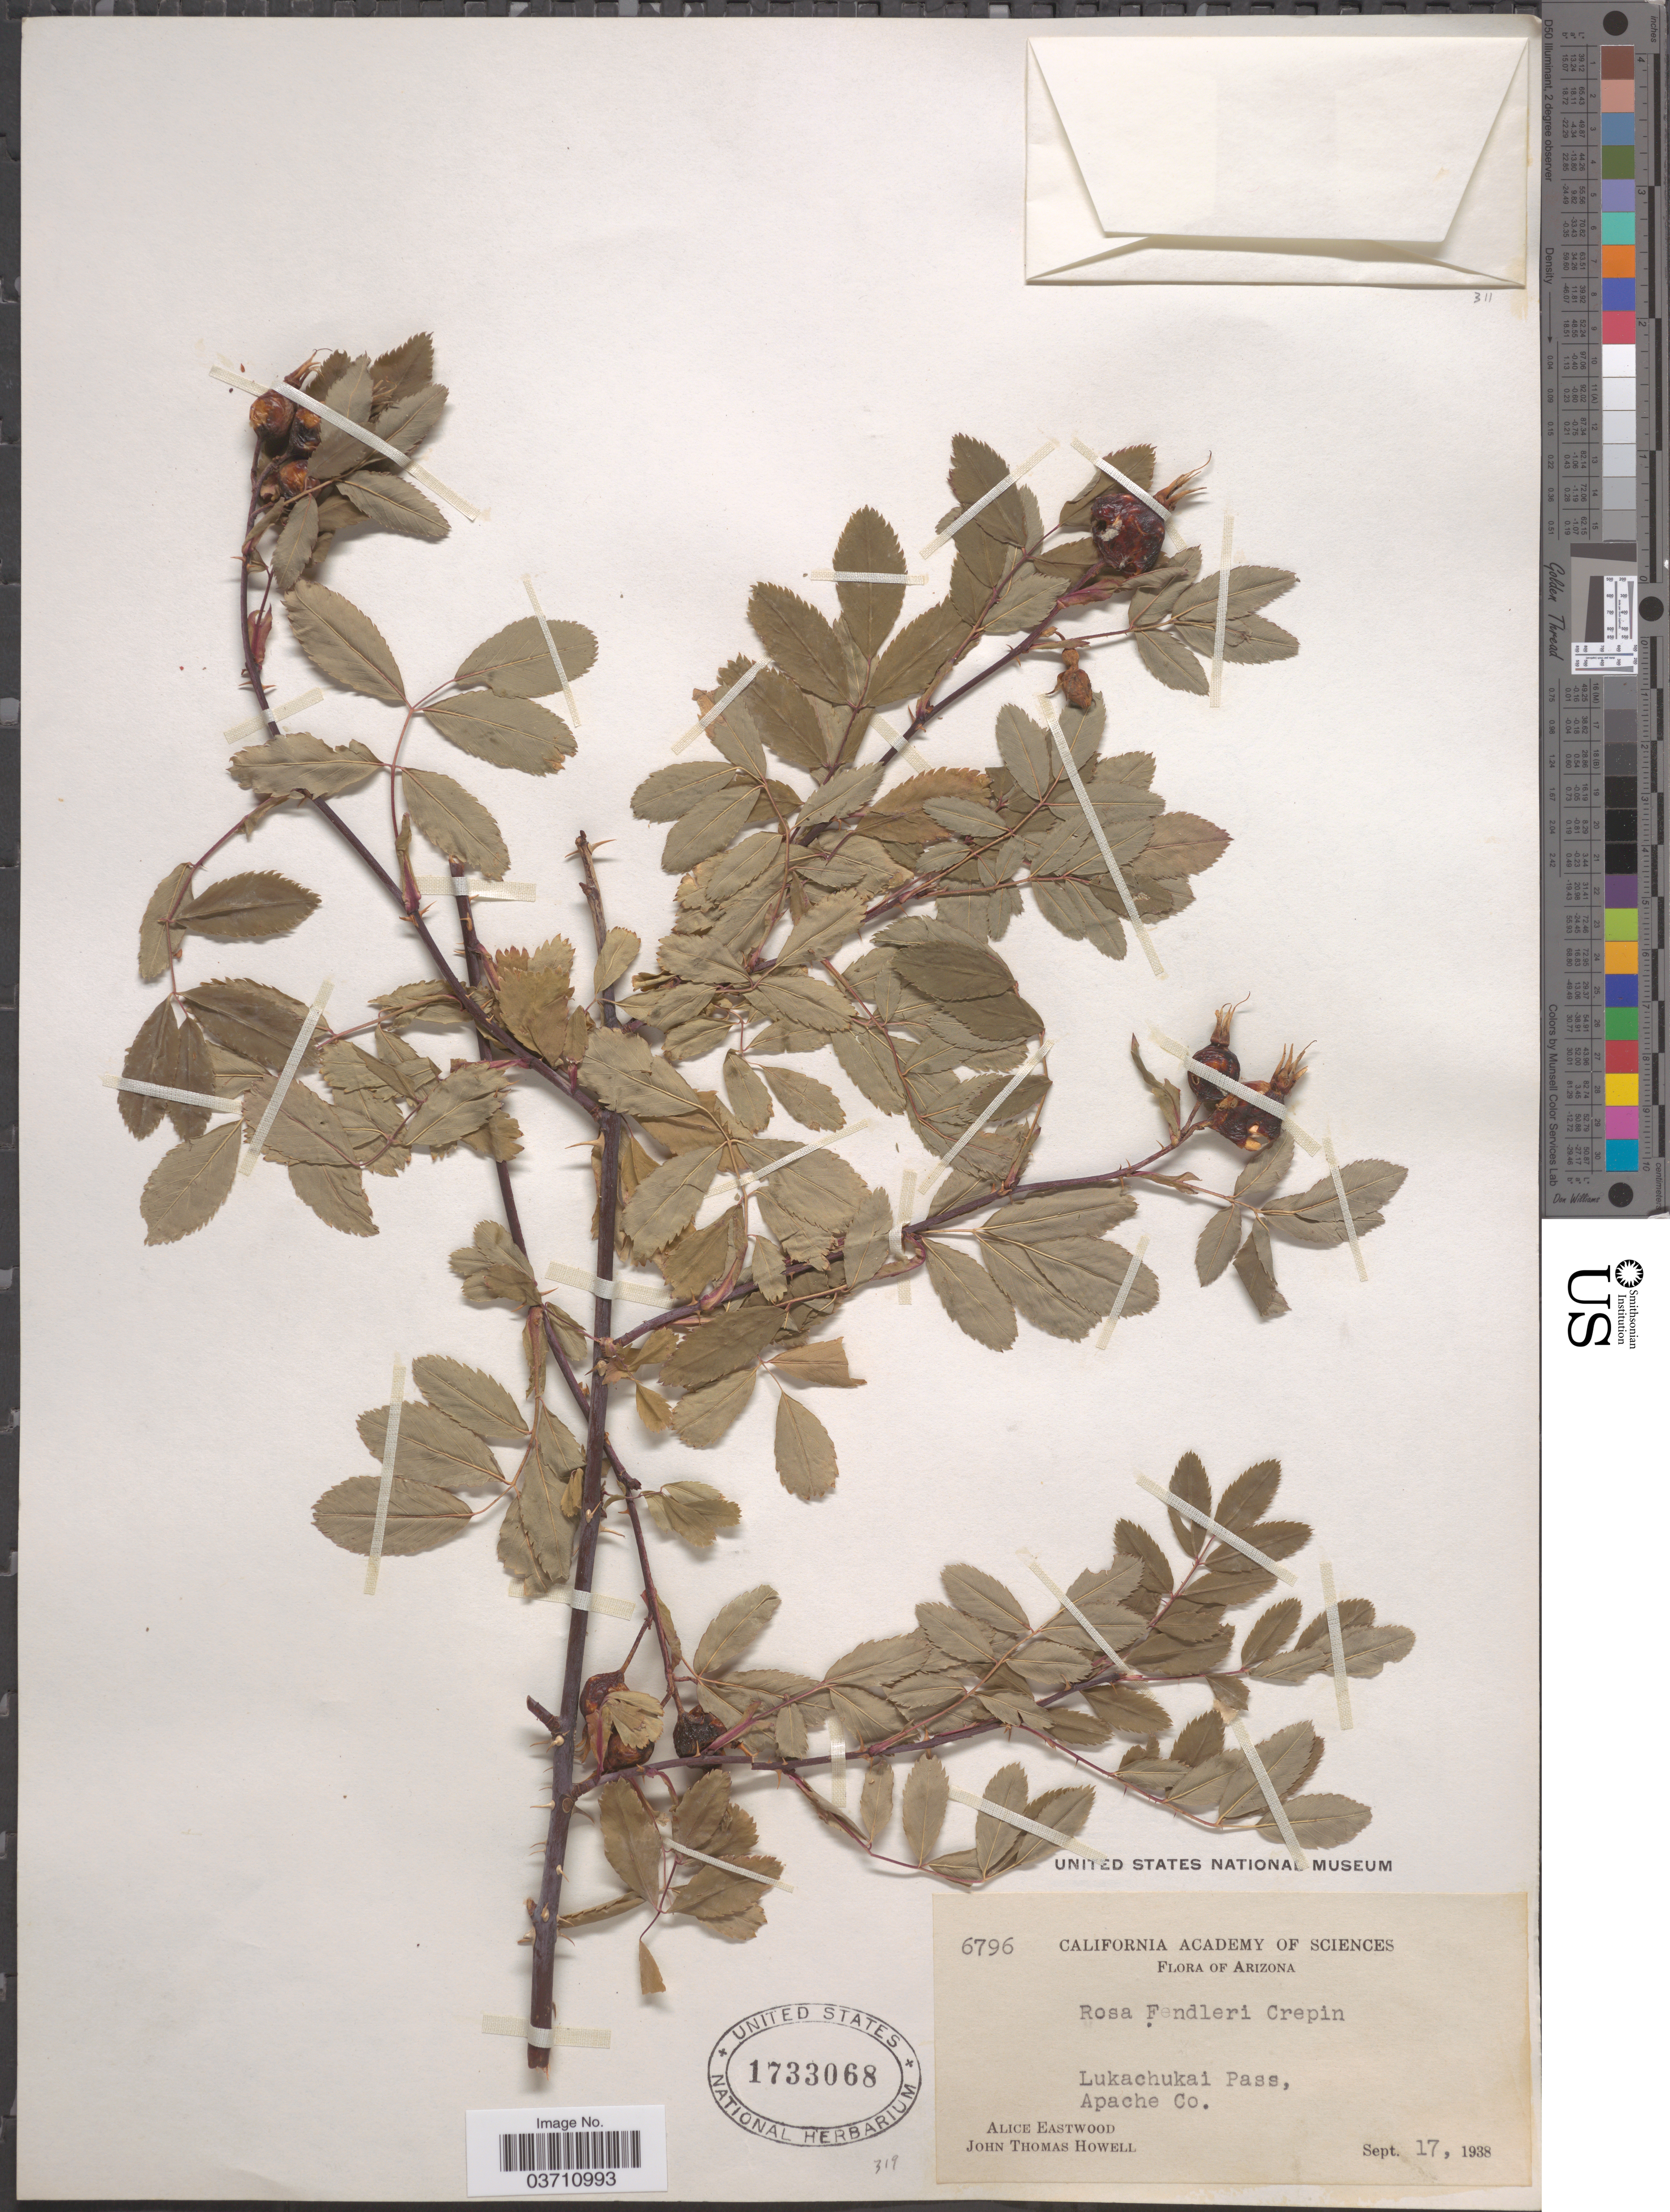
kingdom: Plantae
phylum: Tracheophyta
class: Magnoliopsida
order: Rosales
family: Rosaceae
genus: Rosa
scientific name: Rosa fendleri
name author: Crép.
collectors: A. Eastwood & J. T. Howell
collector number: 6796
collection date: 1938-09-17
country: United States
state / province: Arizona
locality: Lukachukai Pass, Apache Co.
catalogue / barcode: US 1733068